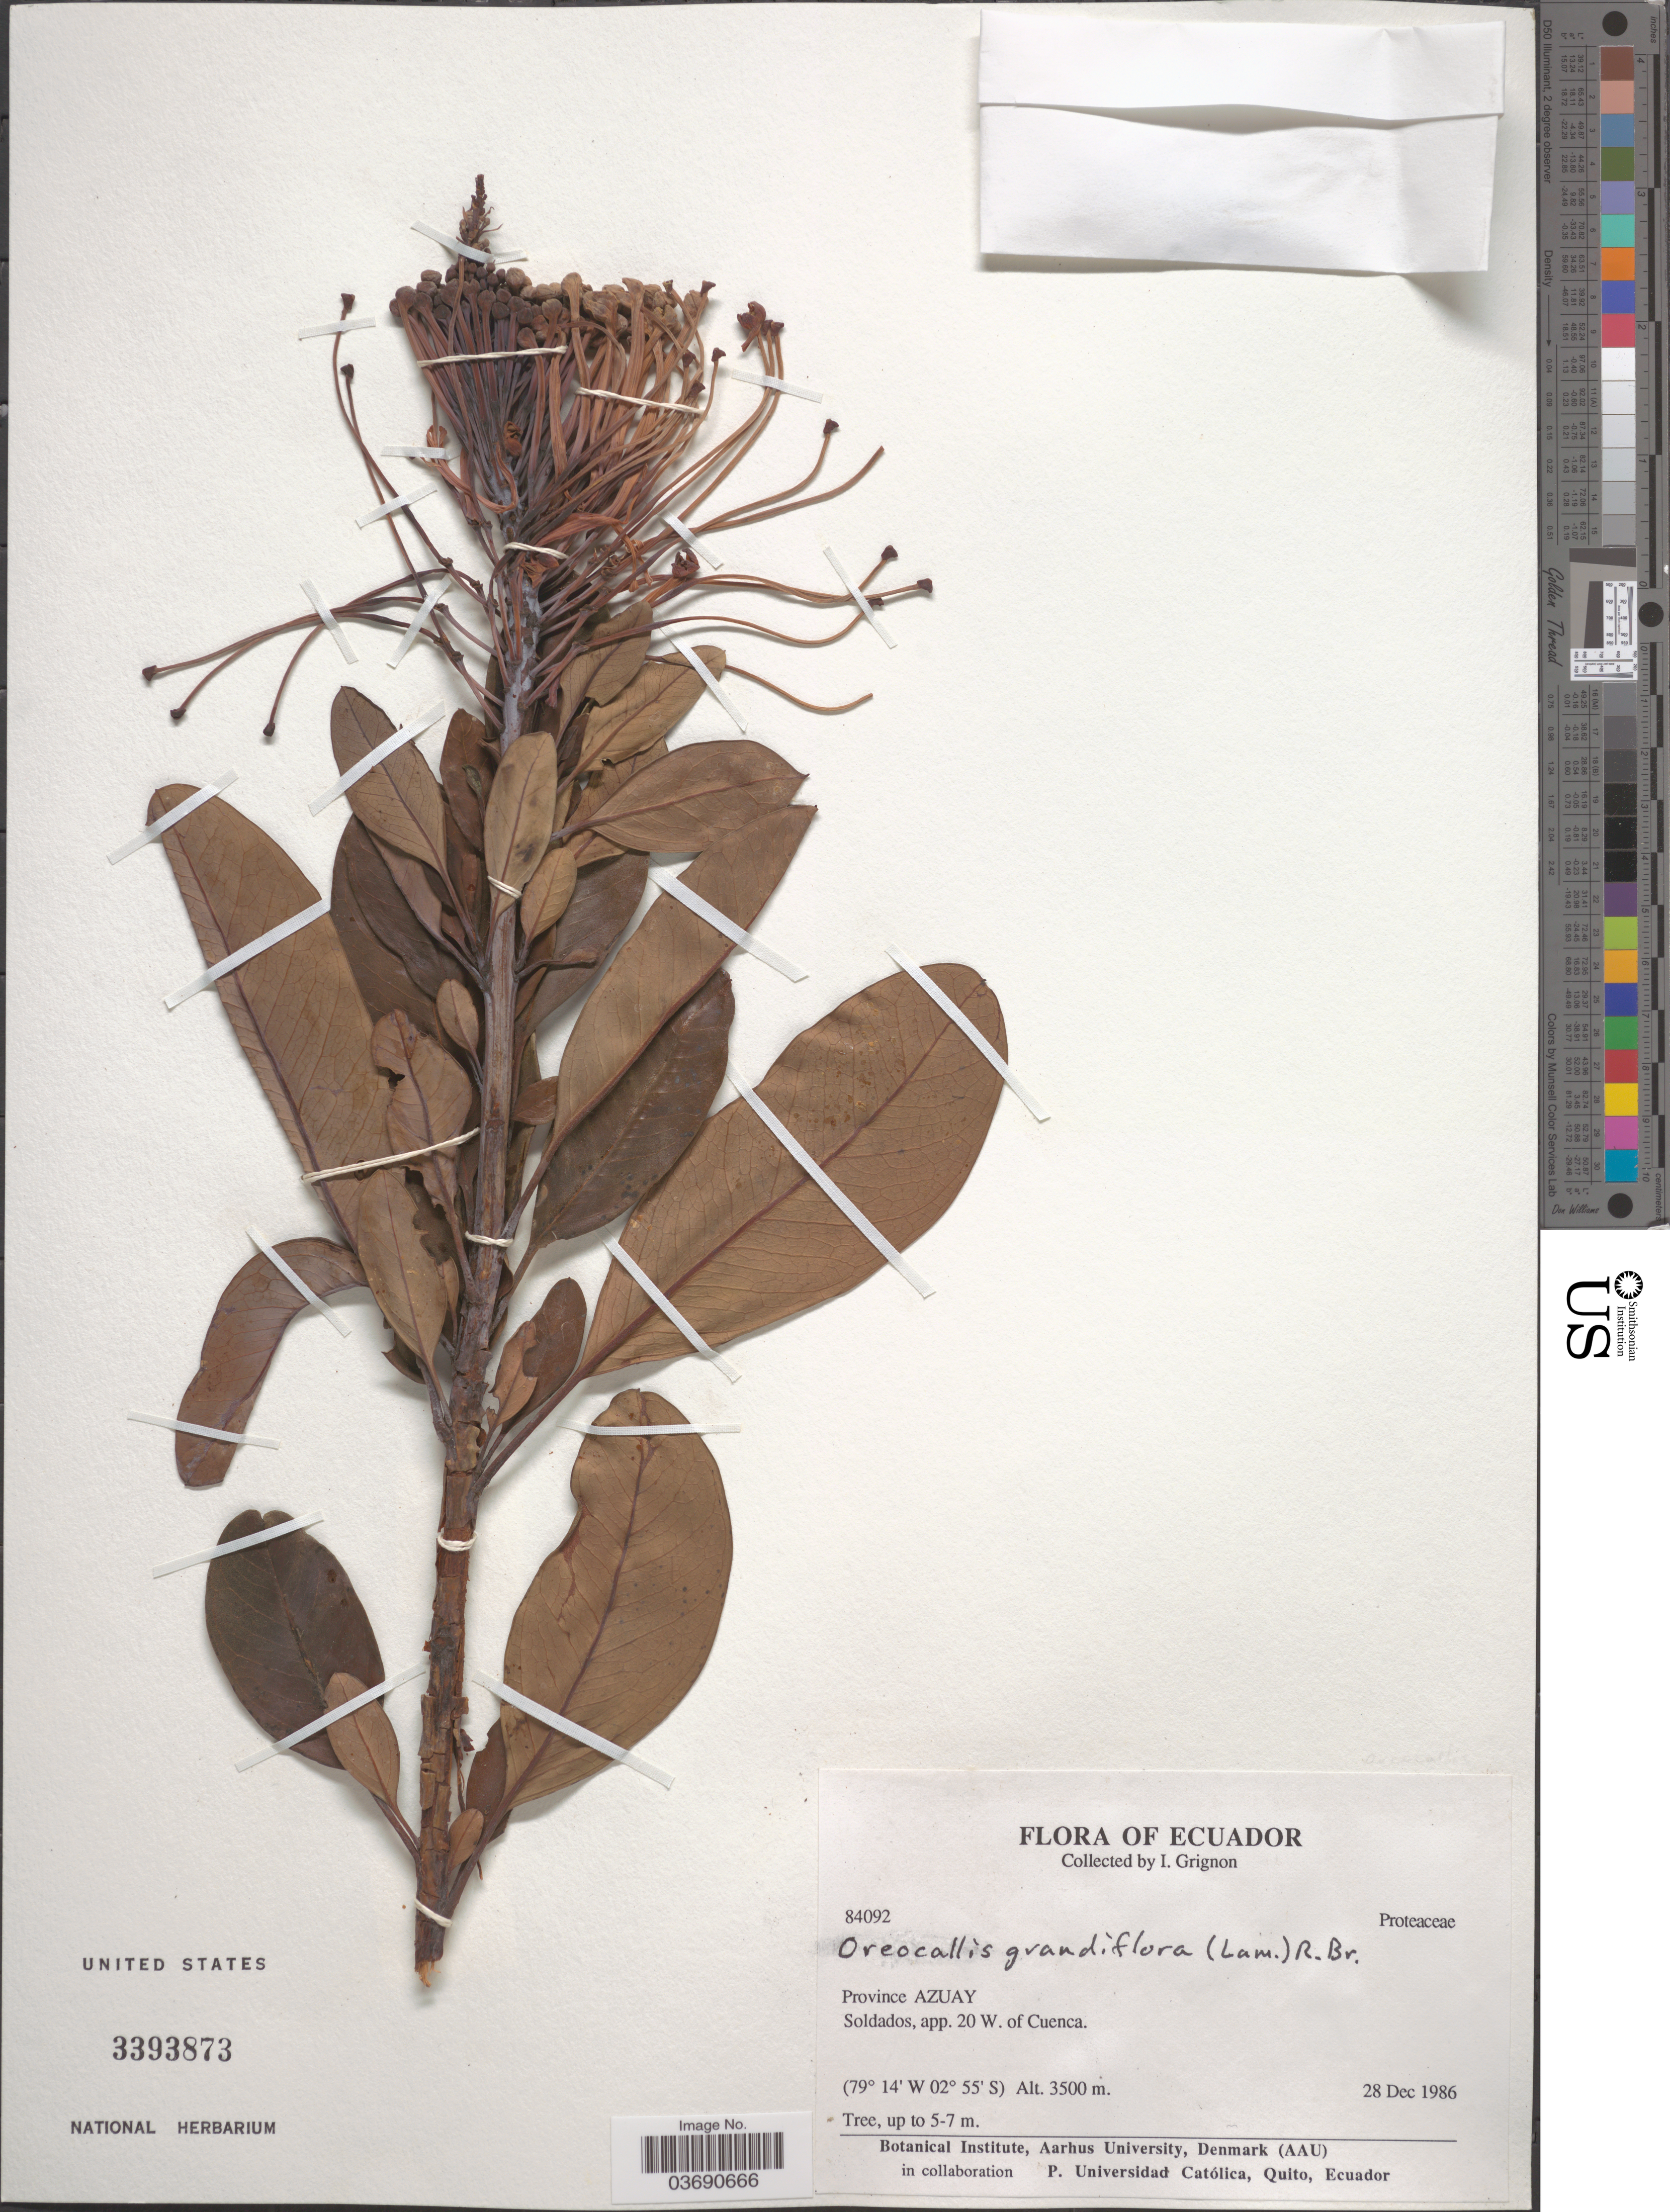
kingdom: Plantae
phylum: Tracheophyta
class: Magnoliopsida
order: Proteales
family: Proteaceae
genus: Oreocallis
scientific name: Oreocallis grandiflora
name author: (Lam.) R. Br.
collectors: I. Grignon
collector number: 84092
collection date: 1986-12-28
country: Ecuador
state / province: Azuay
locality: Soldados, app. 20 W. of Cuenca.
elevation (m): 3500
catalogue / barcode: US 3393873